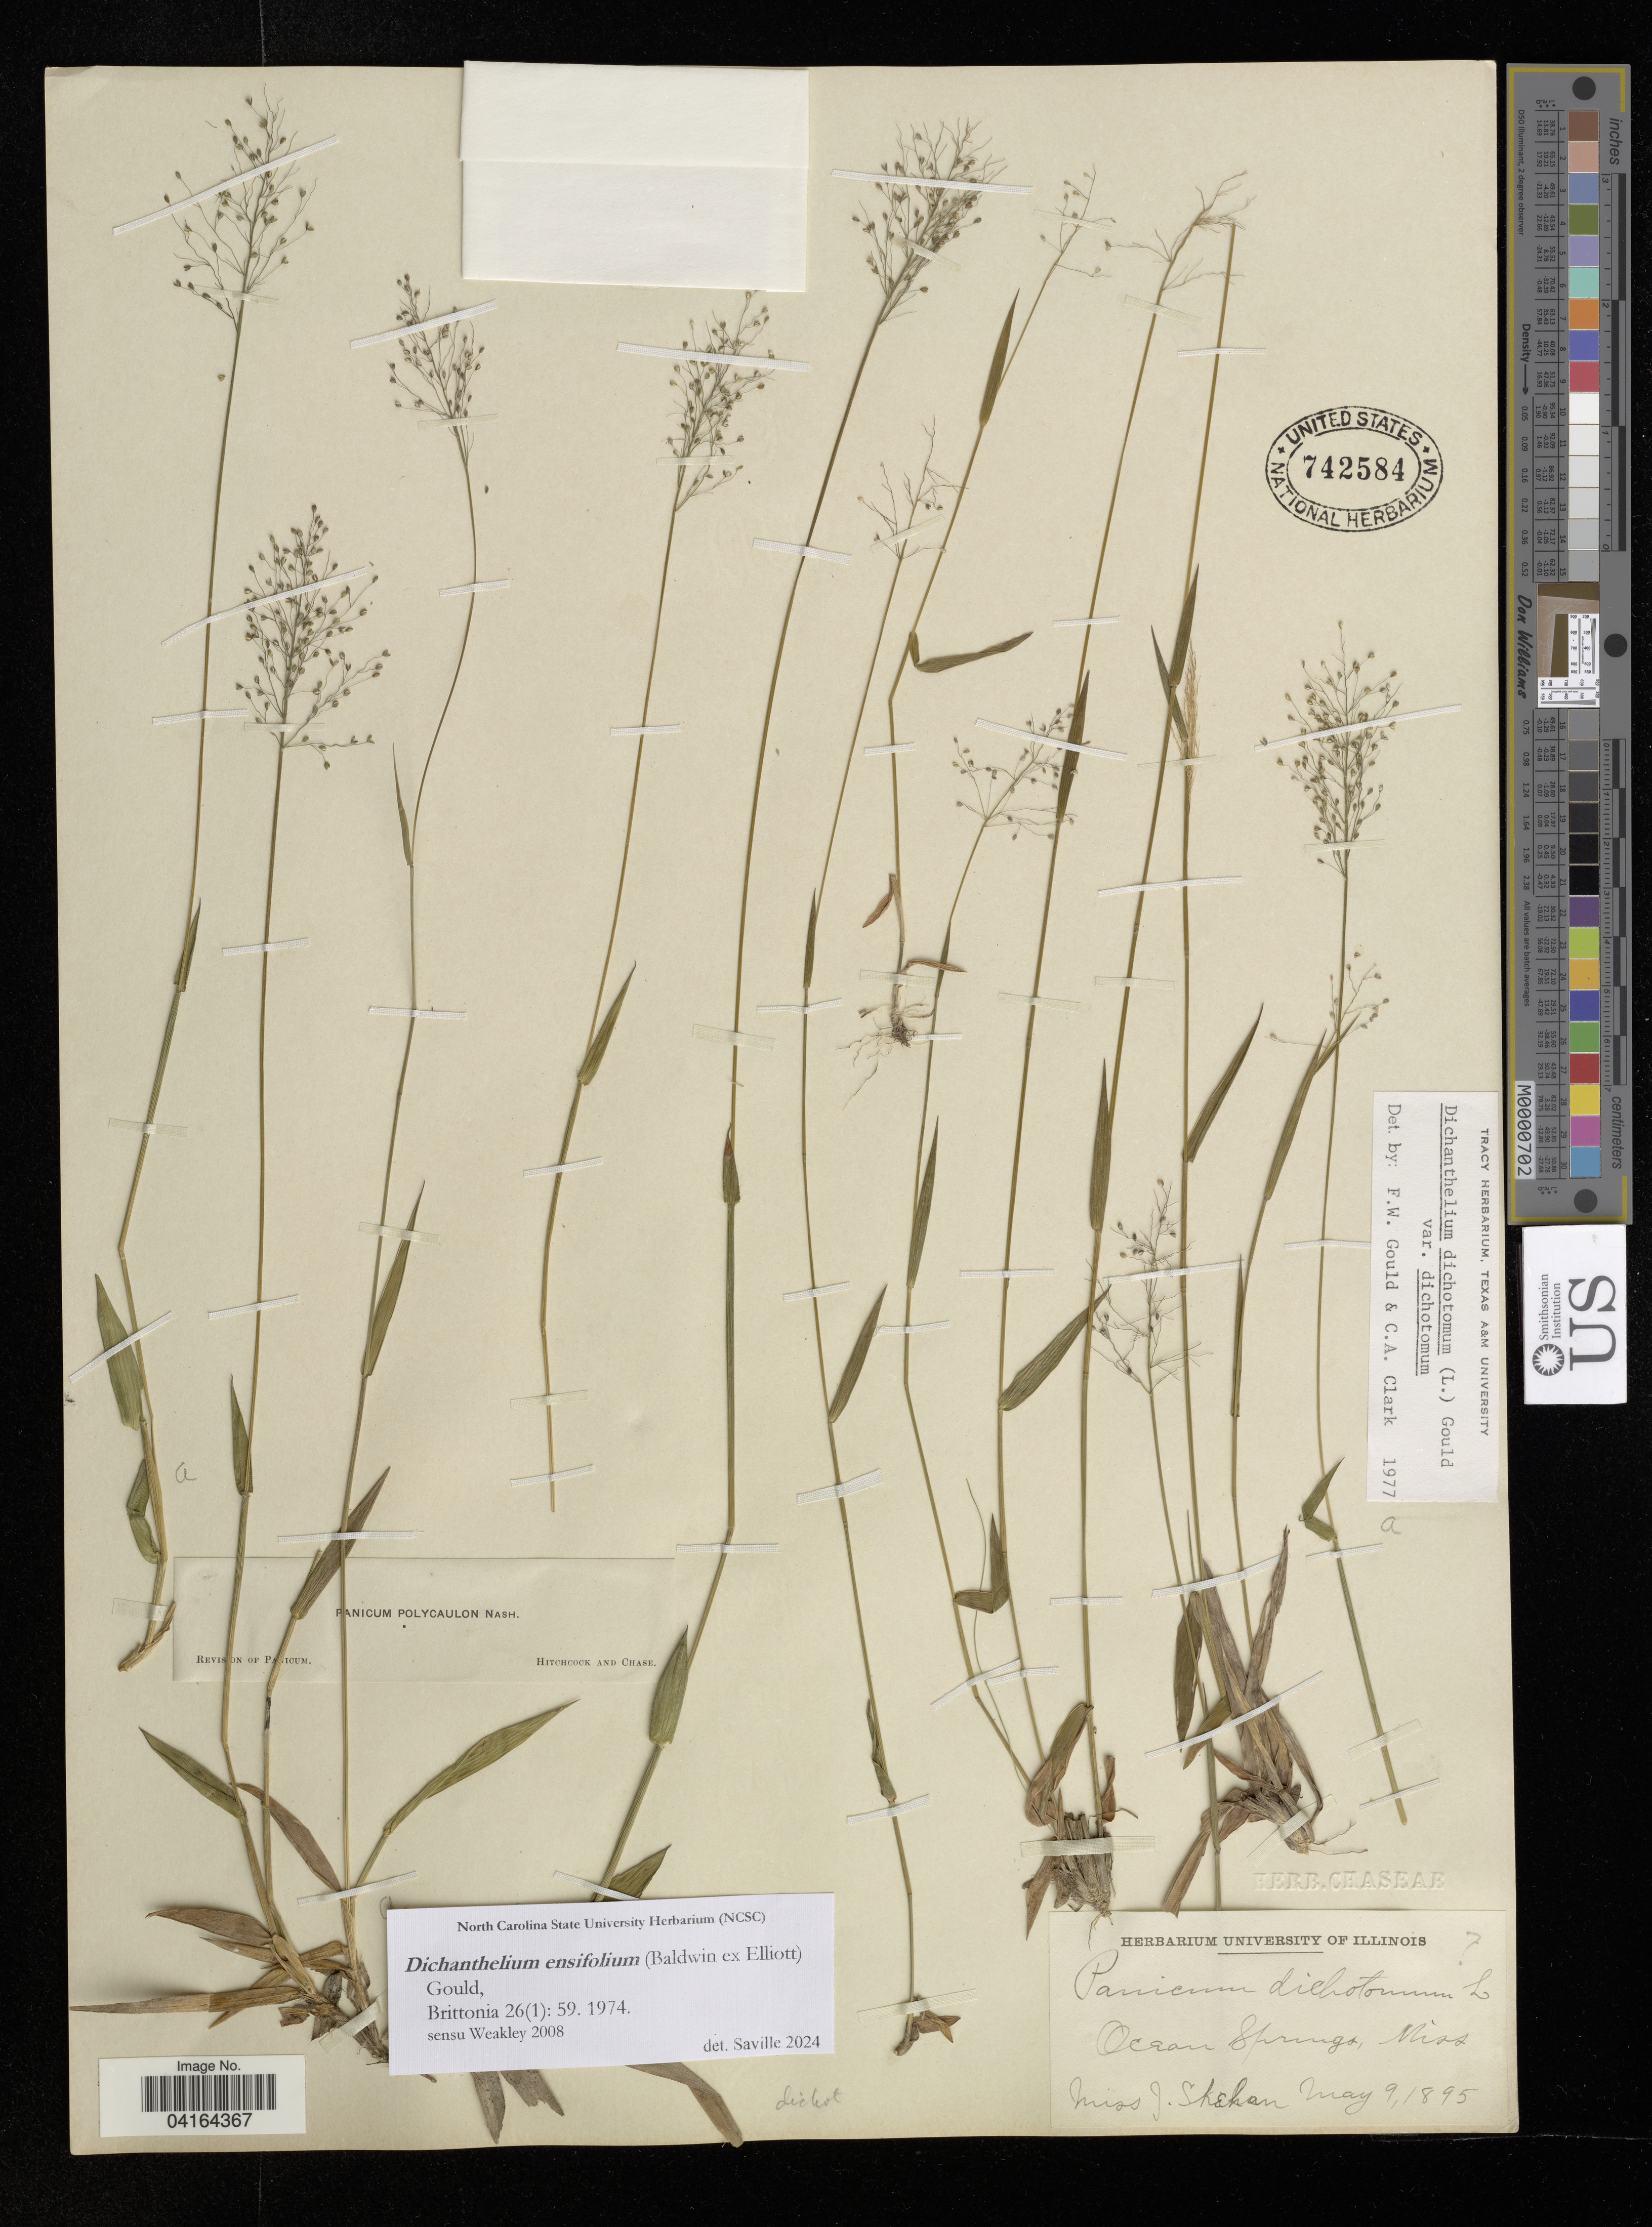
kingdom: Plantae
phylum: Tracheophyta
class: Liliopsida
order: Poales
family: Poaceae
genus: Dichanthelium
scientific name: Dichanthelium ensifolium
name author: (Baldwin ex Elliot) Gould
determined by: Saville, A. C., (NCSC), North Carolina State University (UNITED STATES)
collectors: J. Skehan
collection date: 1895-05-09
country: United States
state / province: Mississippi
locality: Ocean Springs.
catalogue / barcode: US 742584